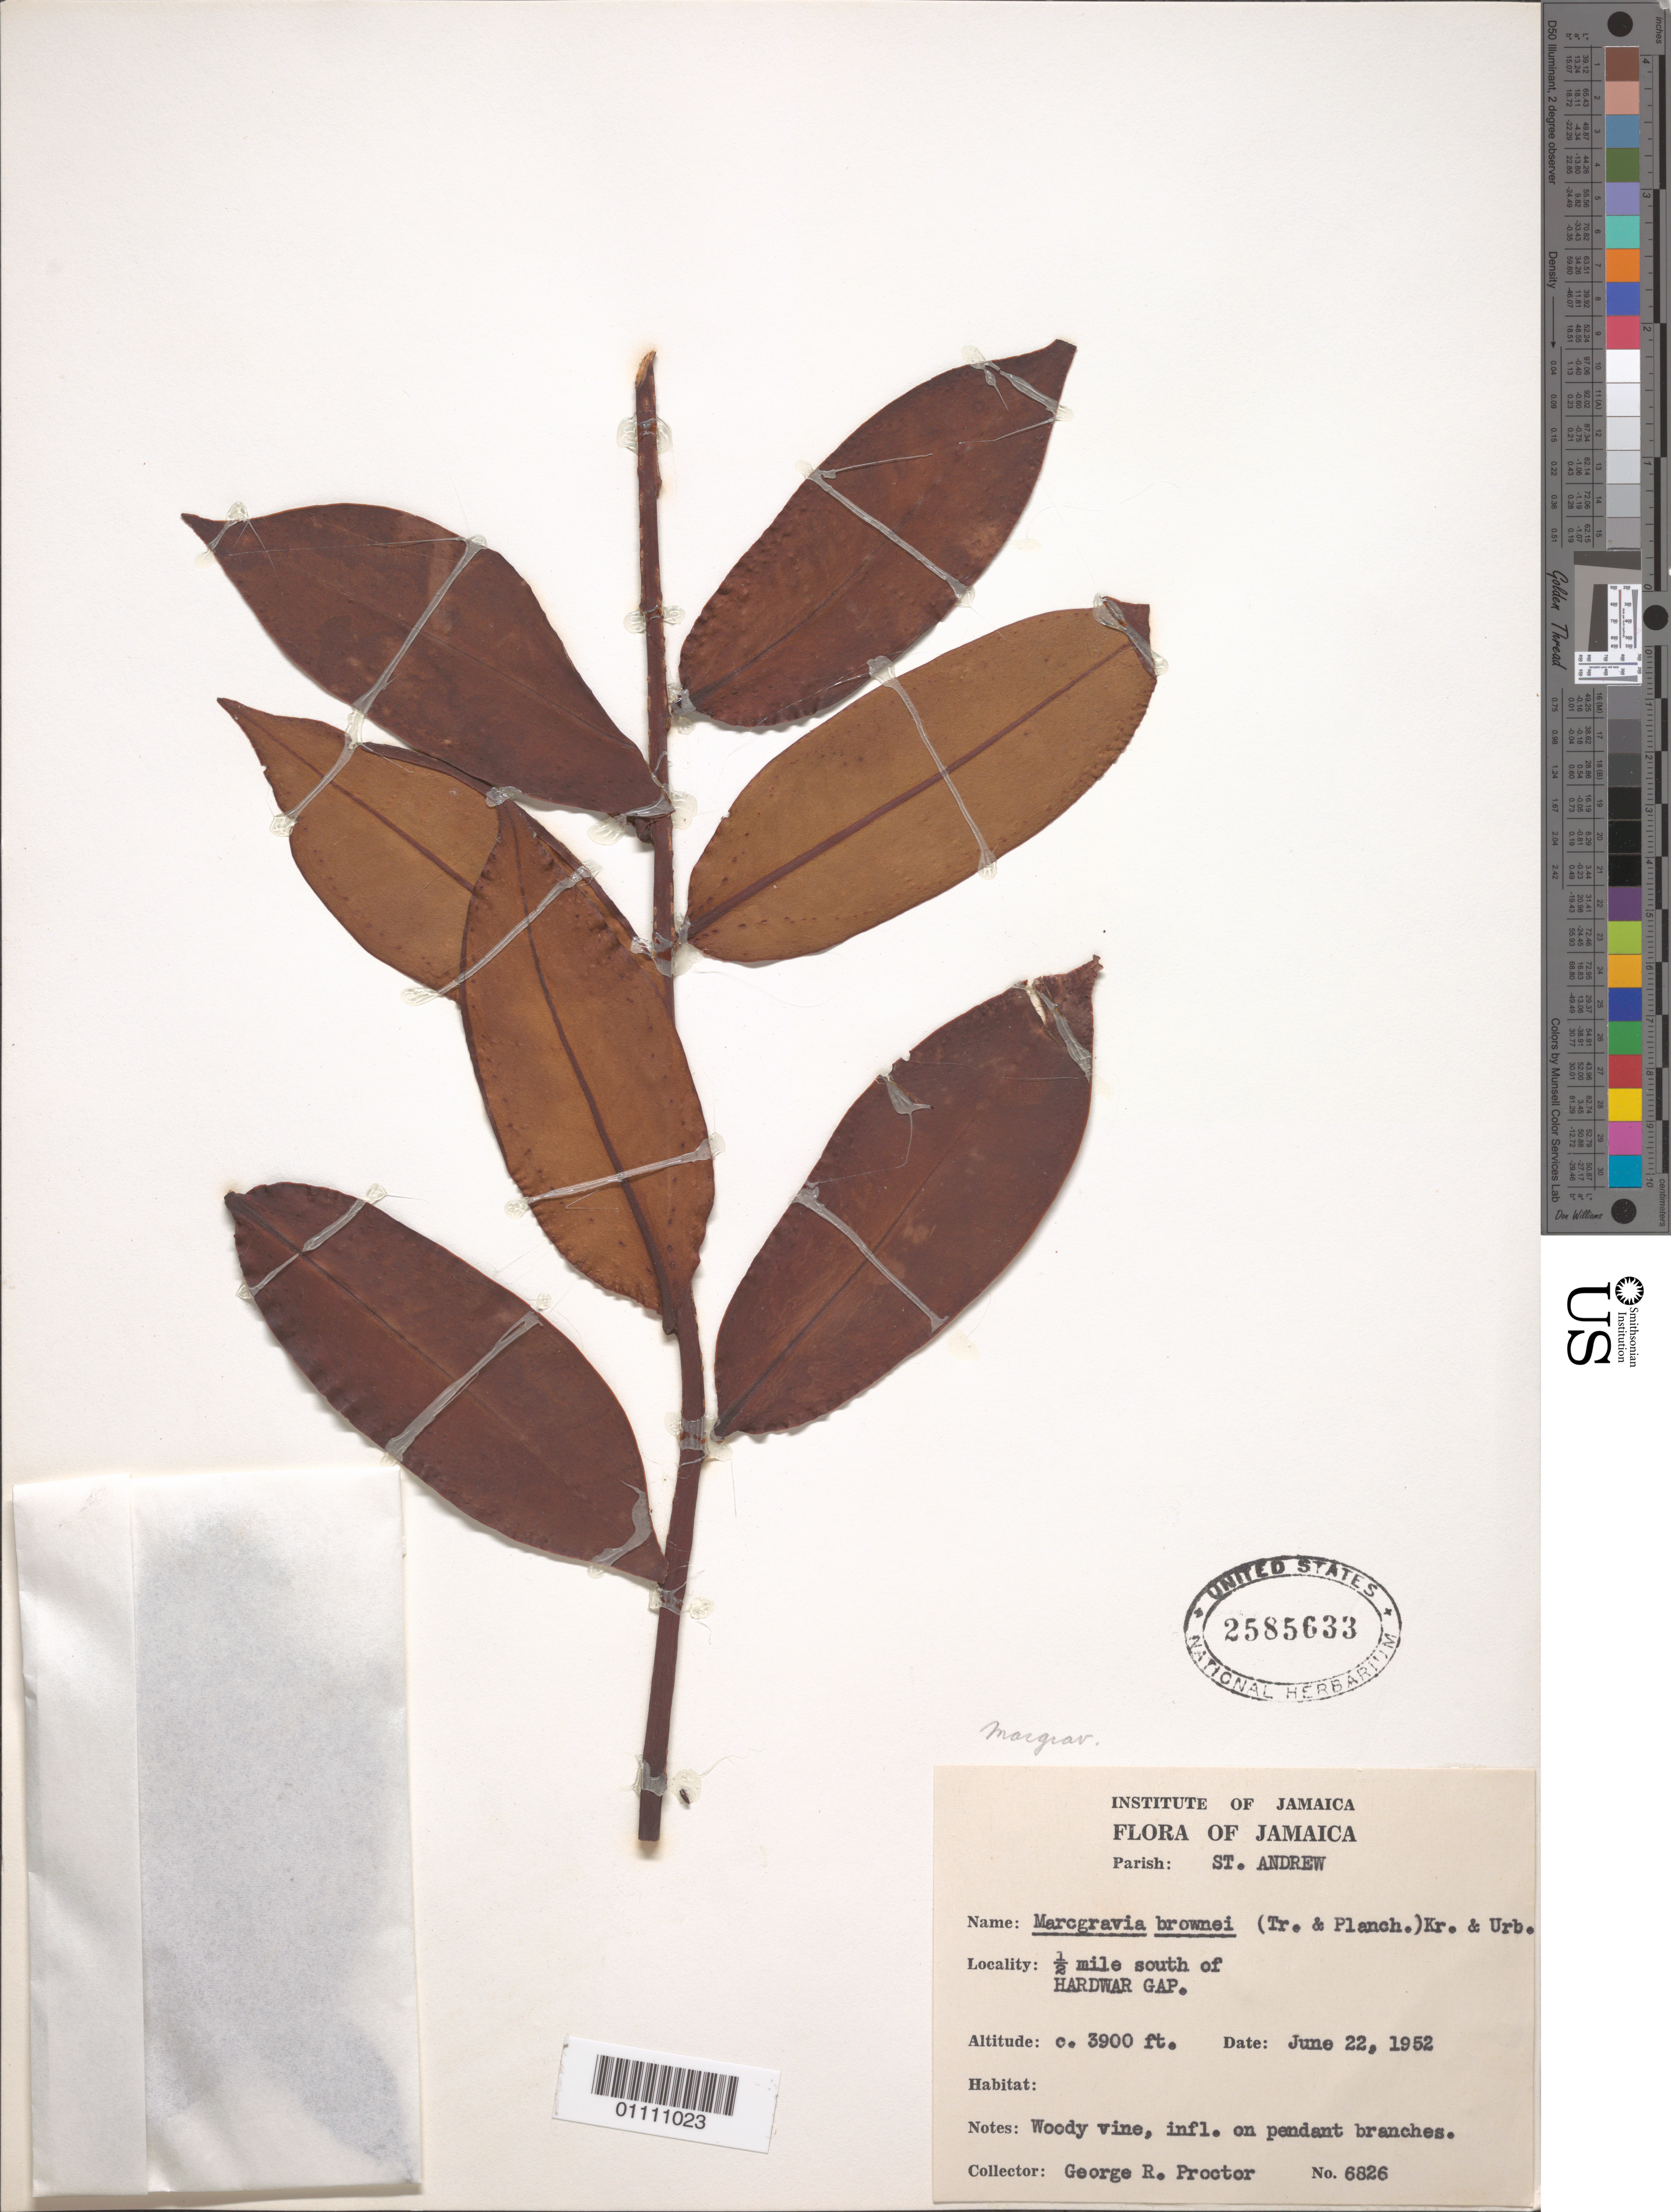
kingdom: Plantae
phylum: Tracheophyta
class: Magnoliopsida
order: Ericales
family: Marcgraviaceae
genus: Marcgravia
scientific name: Marcgravia brownei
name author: (Triana & Planch.) Krug & Urb.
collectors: G. R. Proctor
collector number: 6626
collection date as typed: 22 Jun 1952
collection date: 1952-06-22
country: Jamaica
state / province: Saint Andrew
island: Jamaica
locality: .5 miles south of Hardware Gap (Portland Parish and St. Andrew Parish meet at Hardware Gap)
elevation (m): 1189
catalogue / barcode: US 2585633